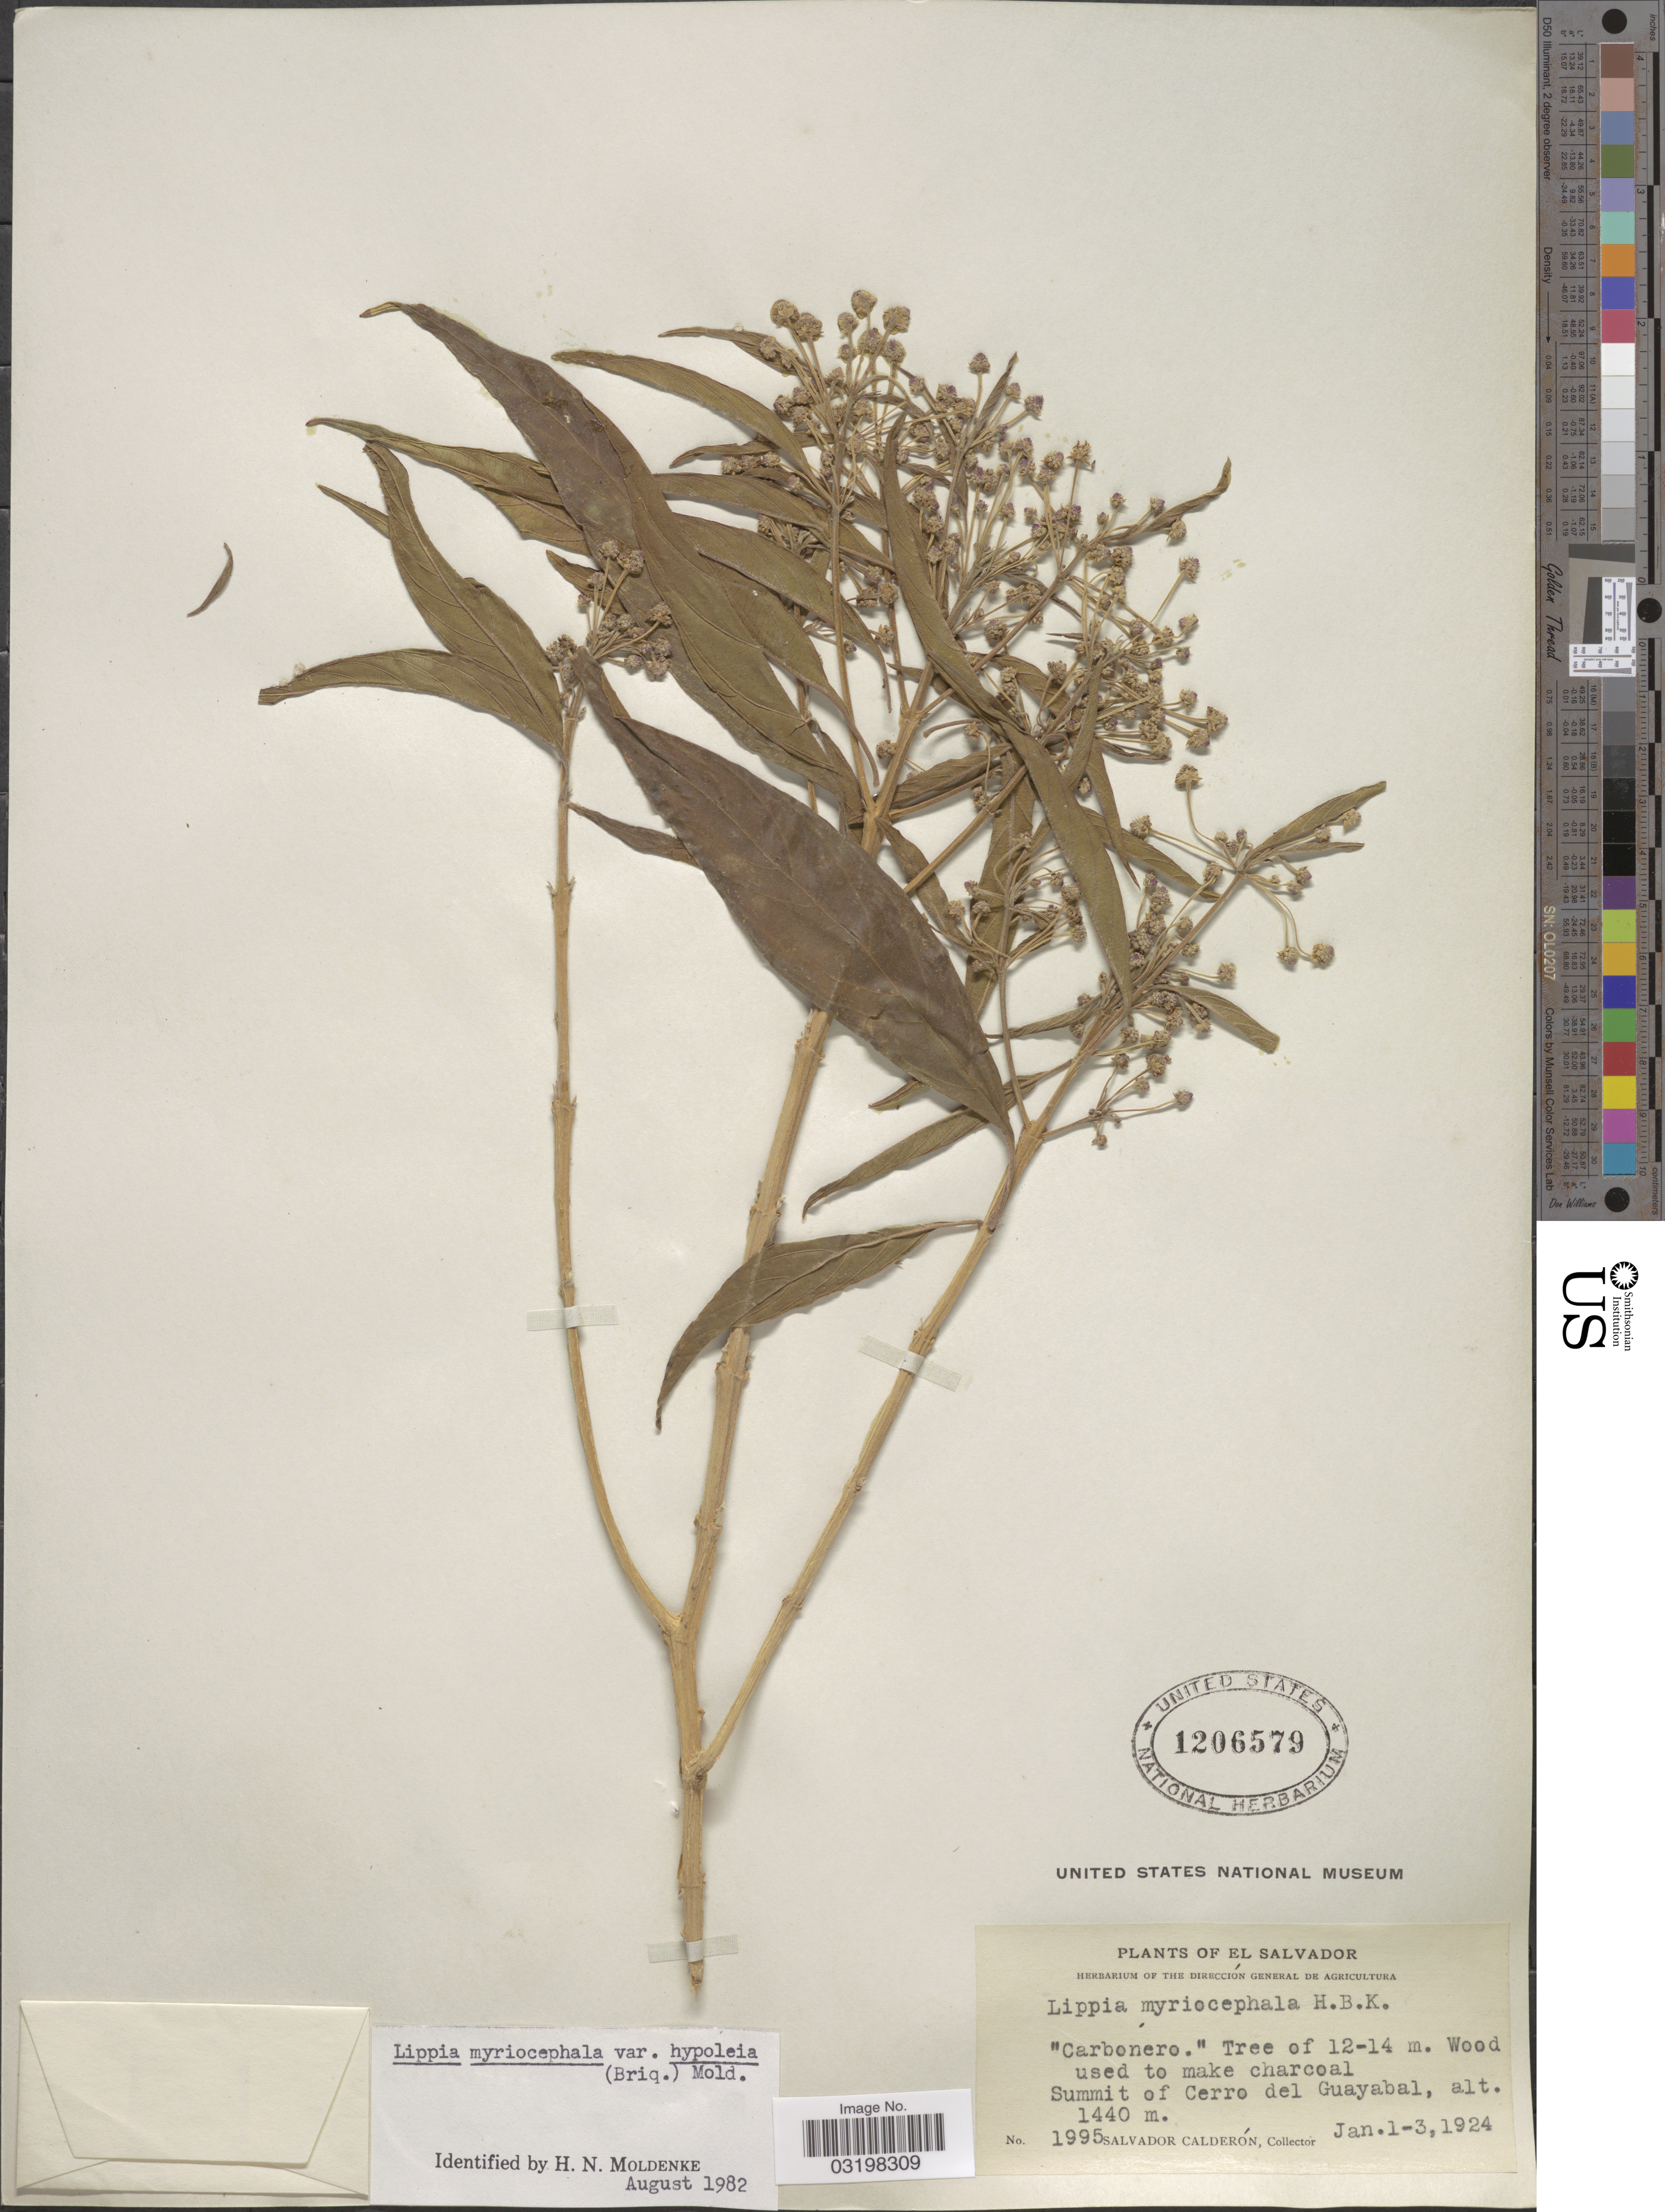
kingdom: Plantae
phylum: Tracheophyta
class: Magnoliopsida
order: Lamiales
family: Verbenaceae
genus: Lippia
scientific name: Lippia myriocephala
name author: Schltdl. & Cham.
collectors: S. Calderón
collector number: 1995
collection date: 1924-01-01/1924-01-03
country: El Salvador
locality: Summit of Cerro del Guayabal.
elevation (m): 1440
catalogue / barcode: US 1206579